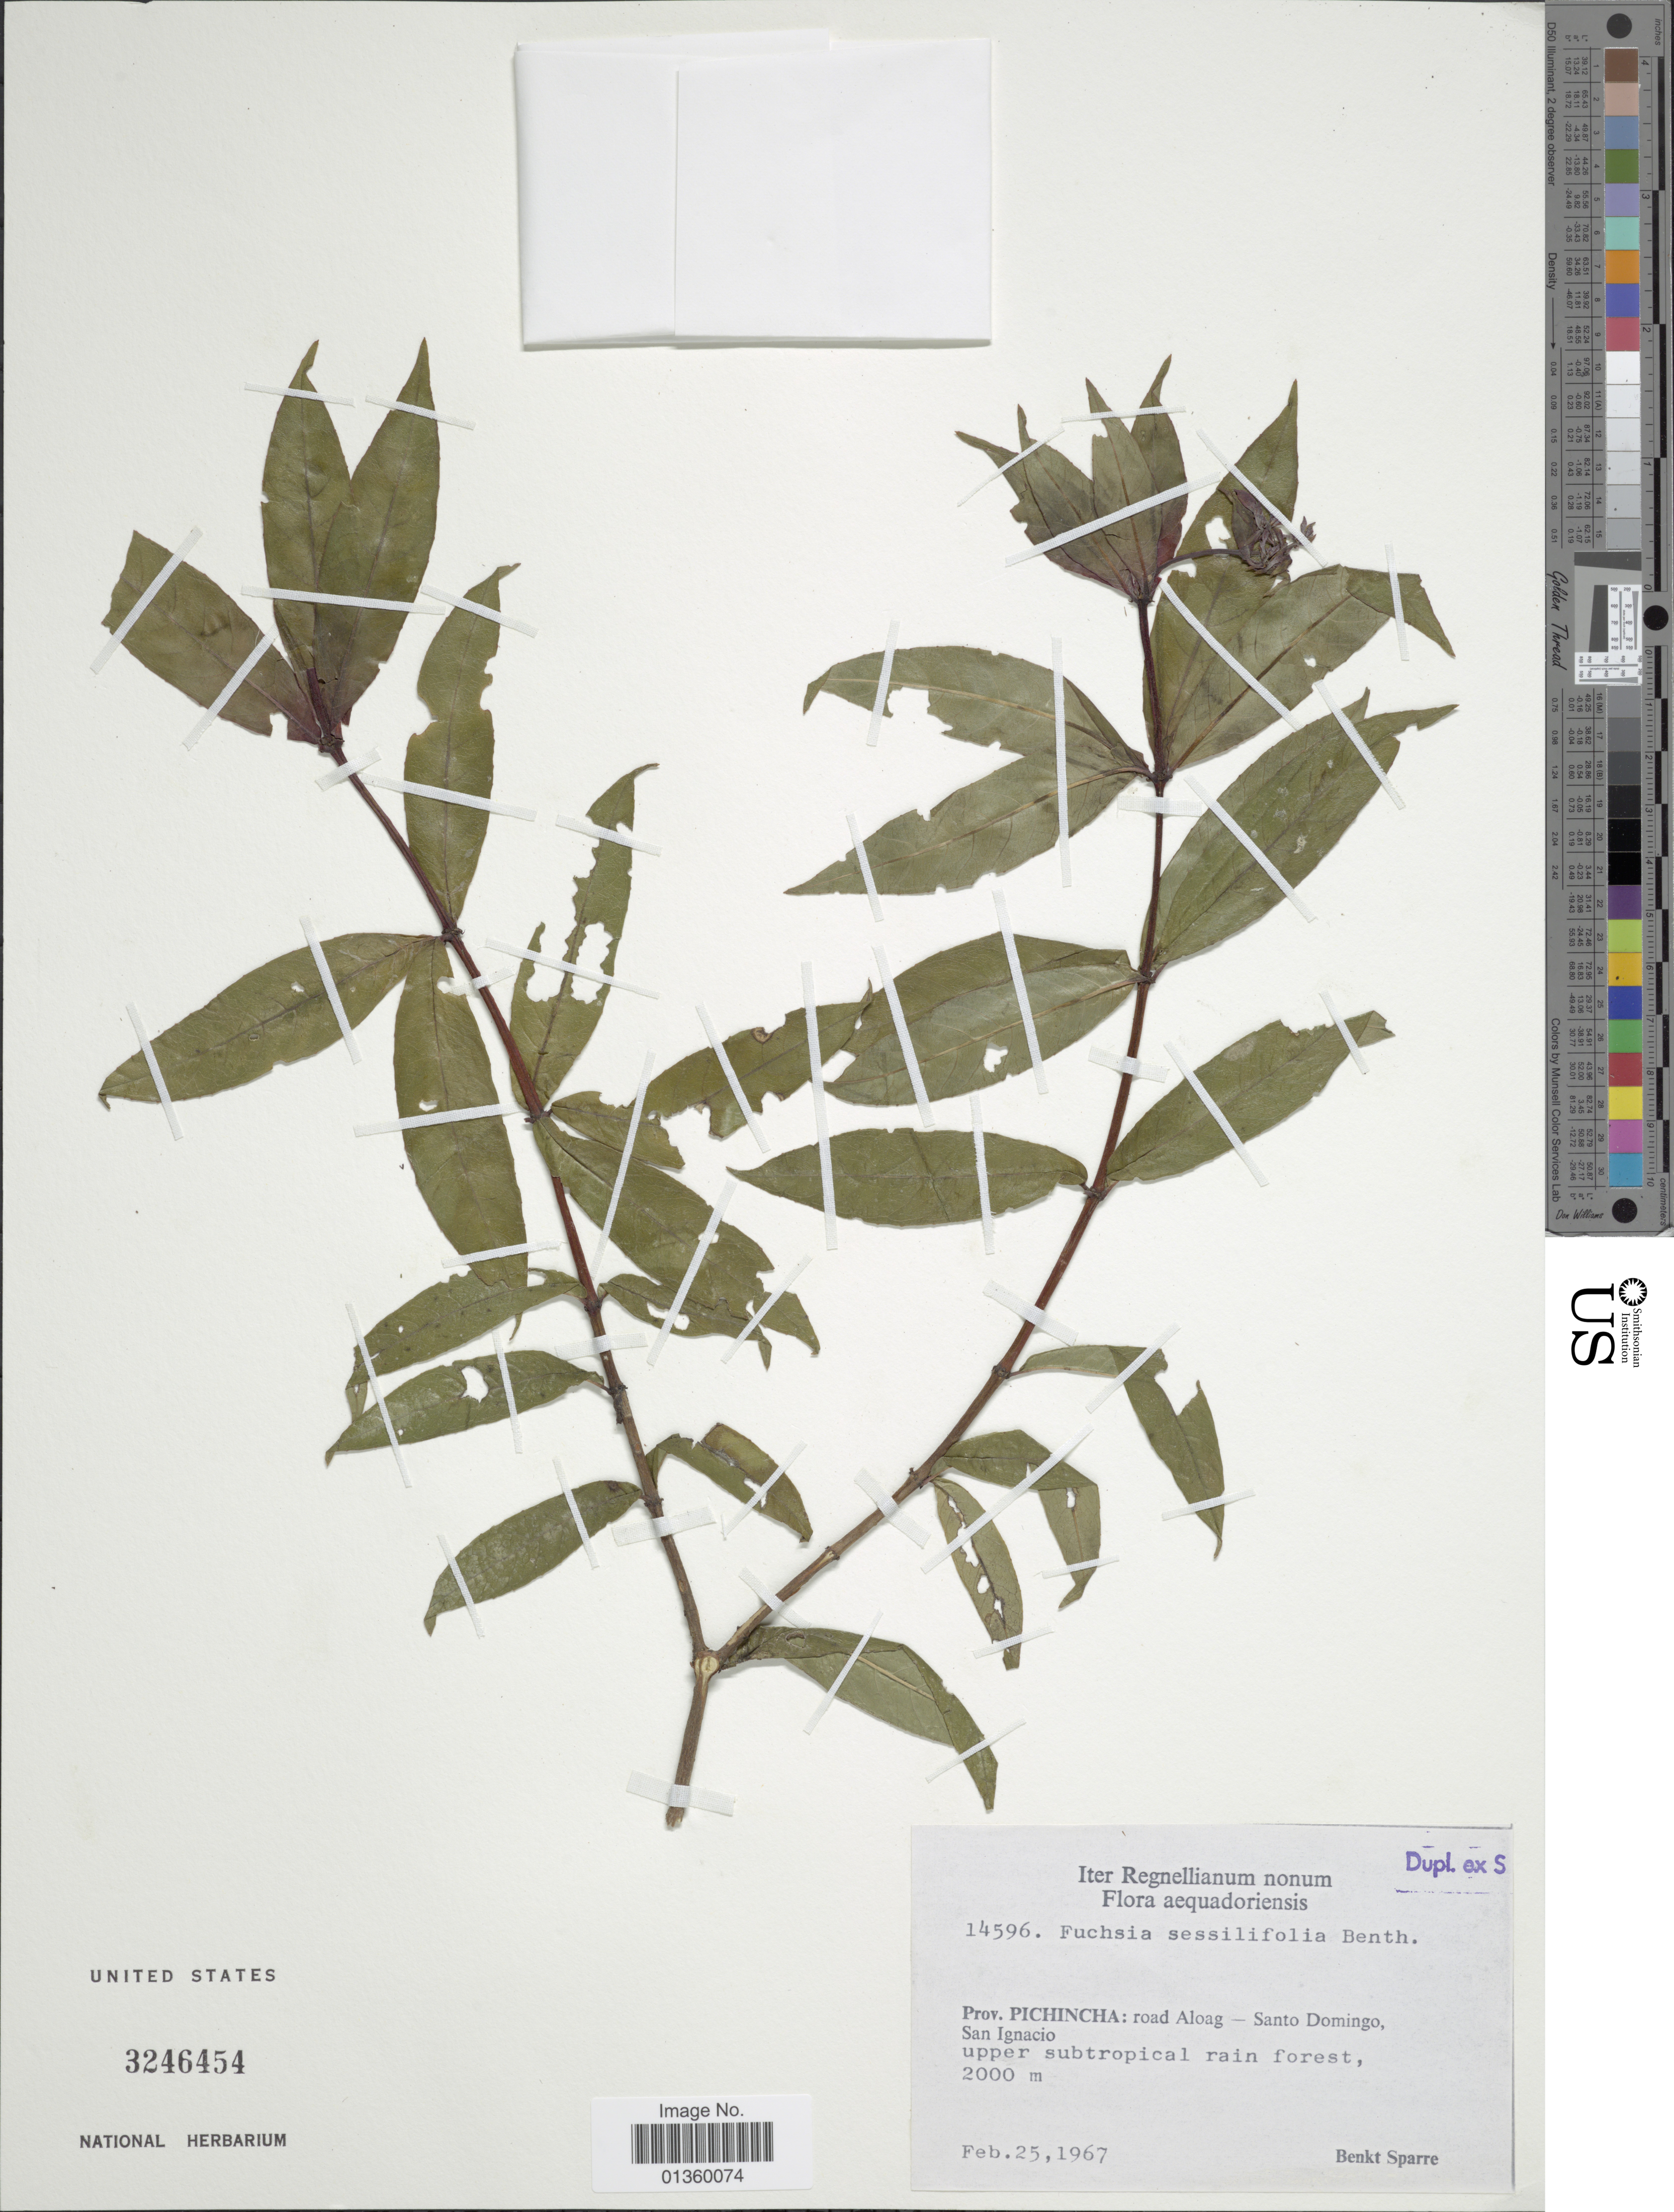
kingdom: Plantae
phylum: Tracheophyta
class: Magnoliopsida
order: Myrtales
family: Onagraceae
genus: Fuchsia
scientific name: Fuchsia sessilifolia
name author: Benth.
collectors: B. Sparre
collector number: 14596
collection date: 1967-02-25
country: Ecuador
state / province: Pichincha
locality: Road Aloag - Santo Domingo, San Ignacio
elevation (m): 2000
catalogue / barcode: US 3246454